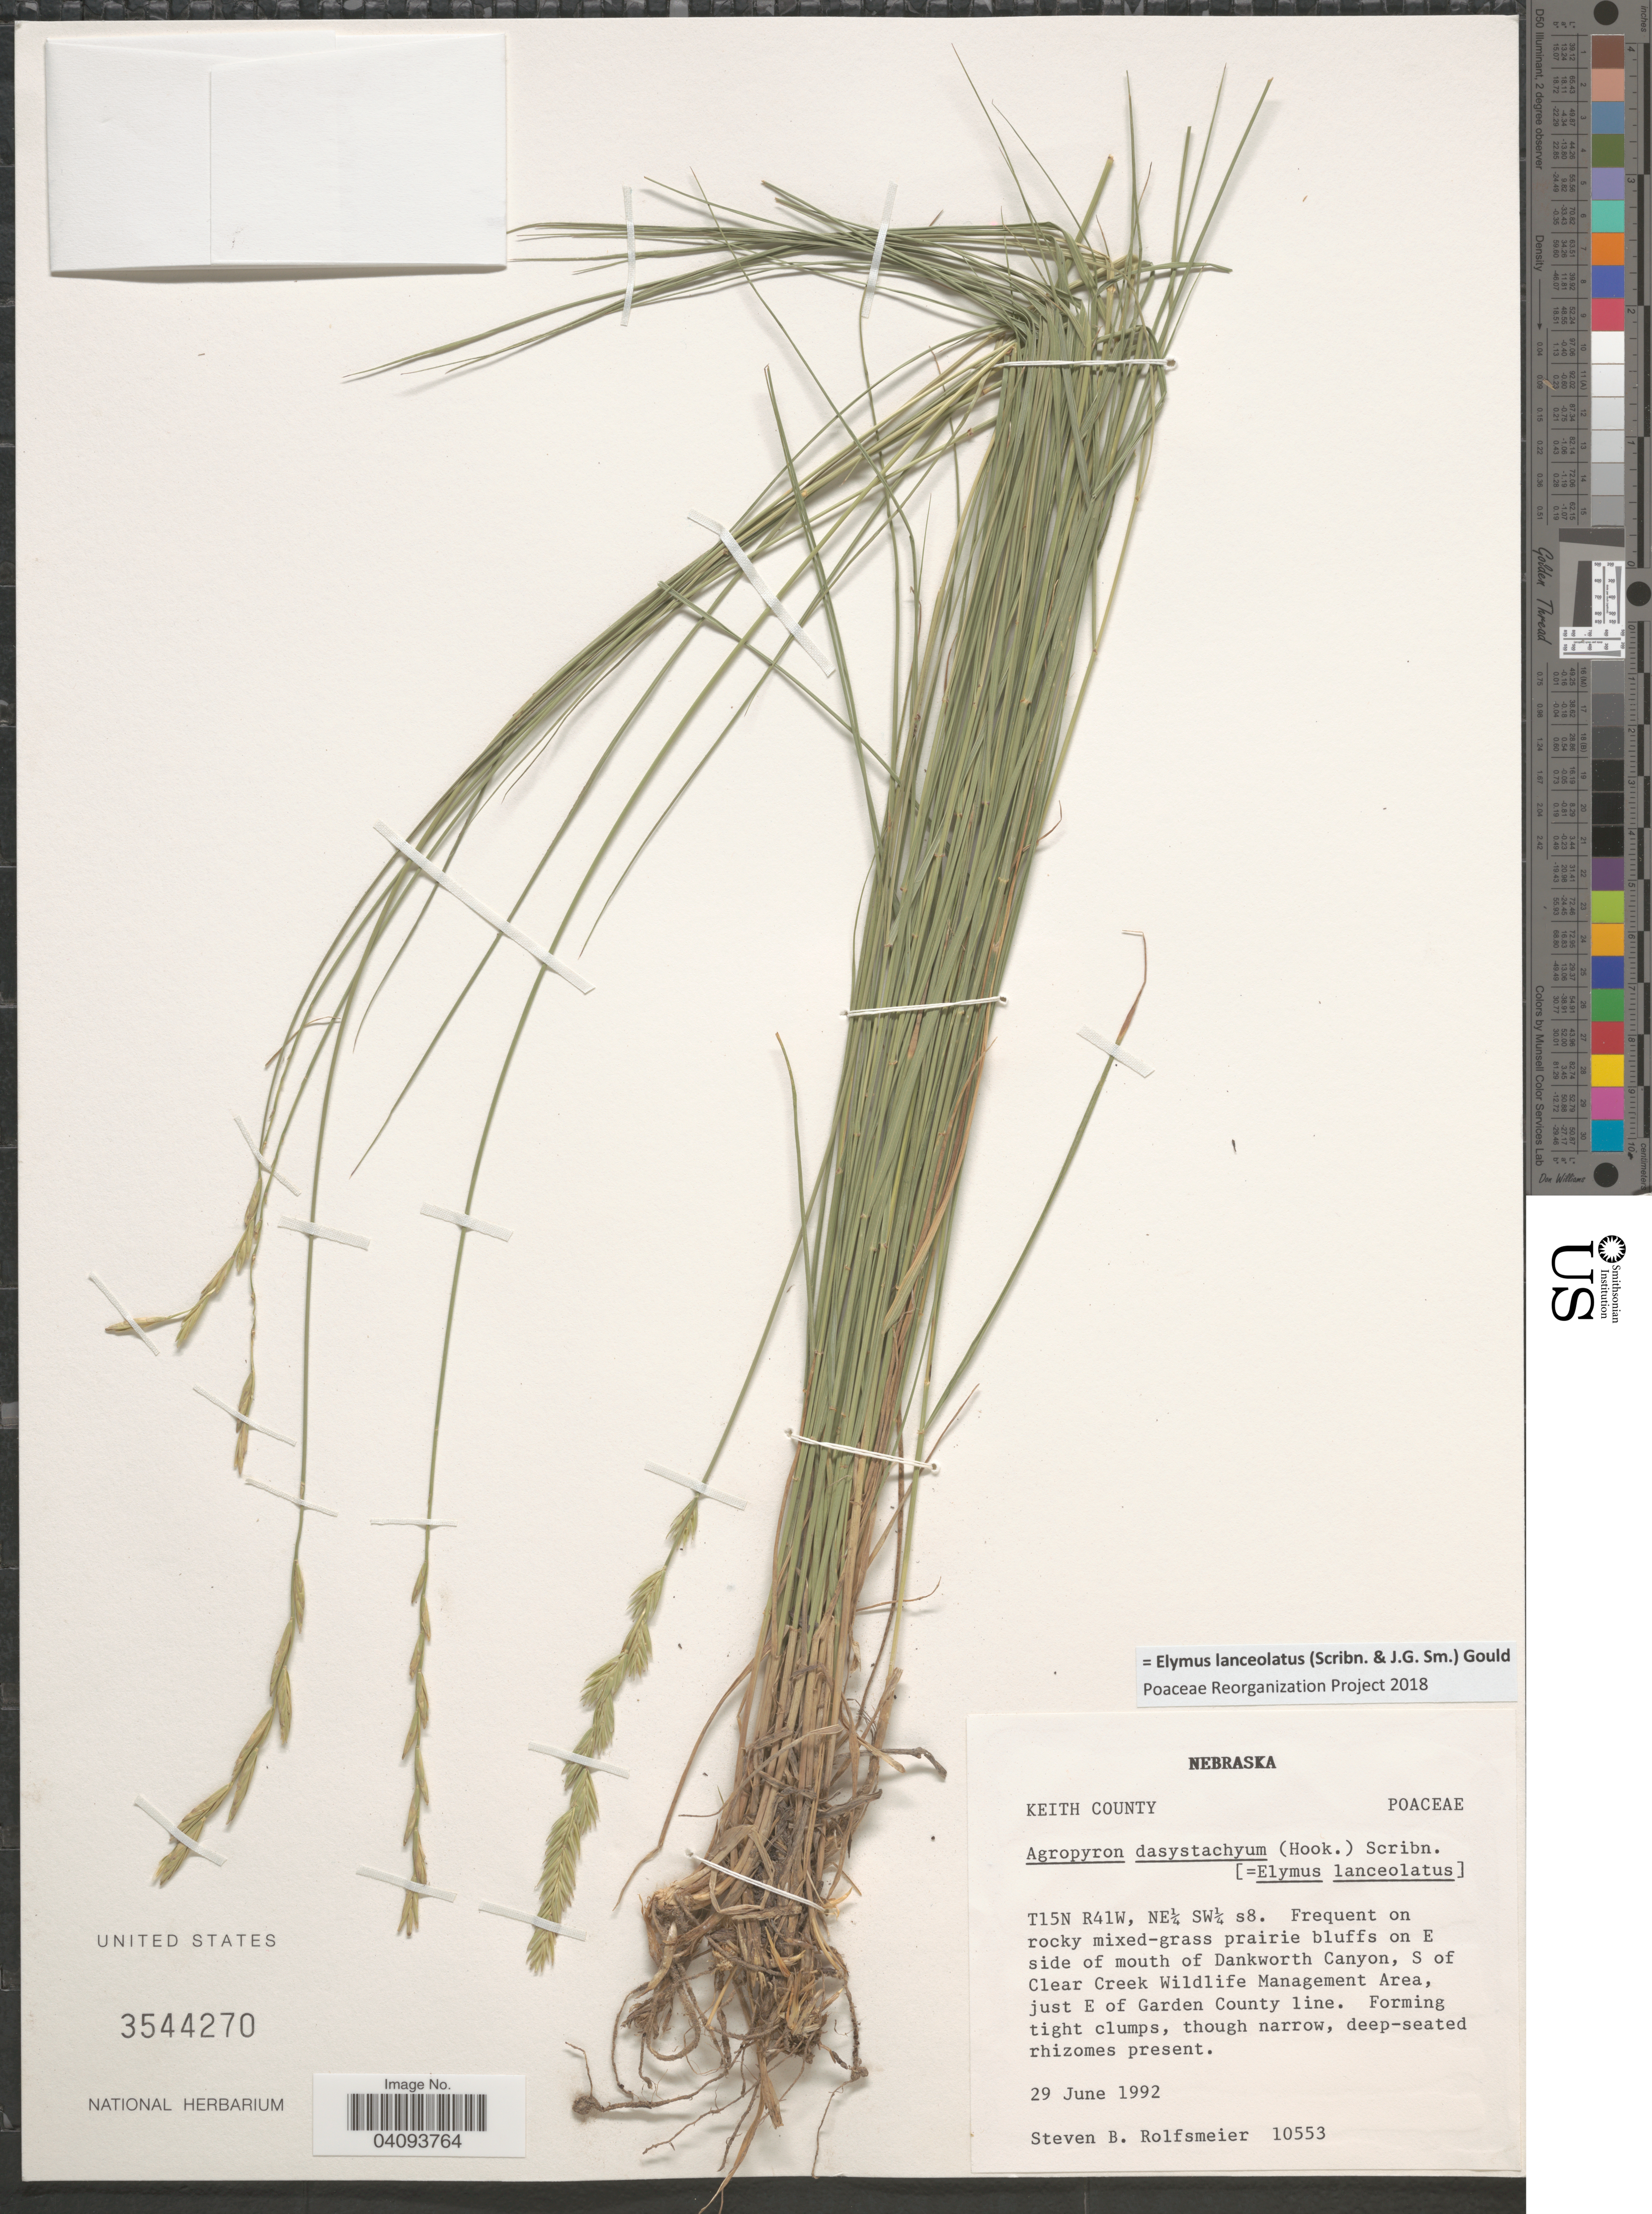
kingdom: Plantae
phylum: Tracheophyta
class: Liliopsida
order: Poales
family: Poaceae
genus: Elymus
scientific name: Elymus lanceolatus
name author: (Scribn. & J.G. Sm.) Gould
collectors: S. Rolfsmeier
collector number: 10553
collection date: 1992-06-29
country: United States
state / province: Nebraska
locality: Keith County. T15N R41W, NE¼ SW½ s8. On E side of mouth of Dankworth Canyon, S of Clear Creek Wildlife Management Area, just E of Garden County line.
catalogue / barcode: US 3544270